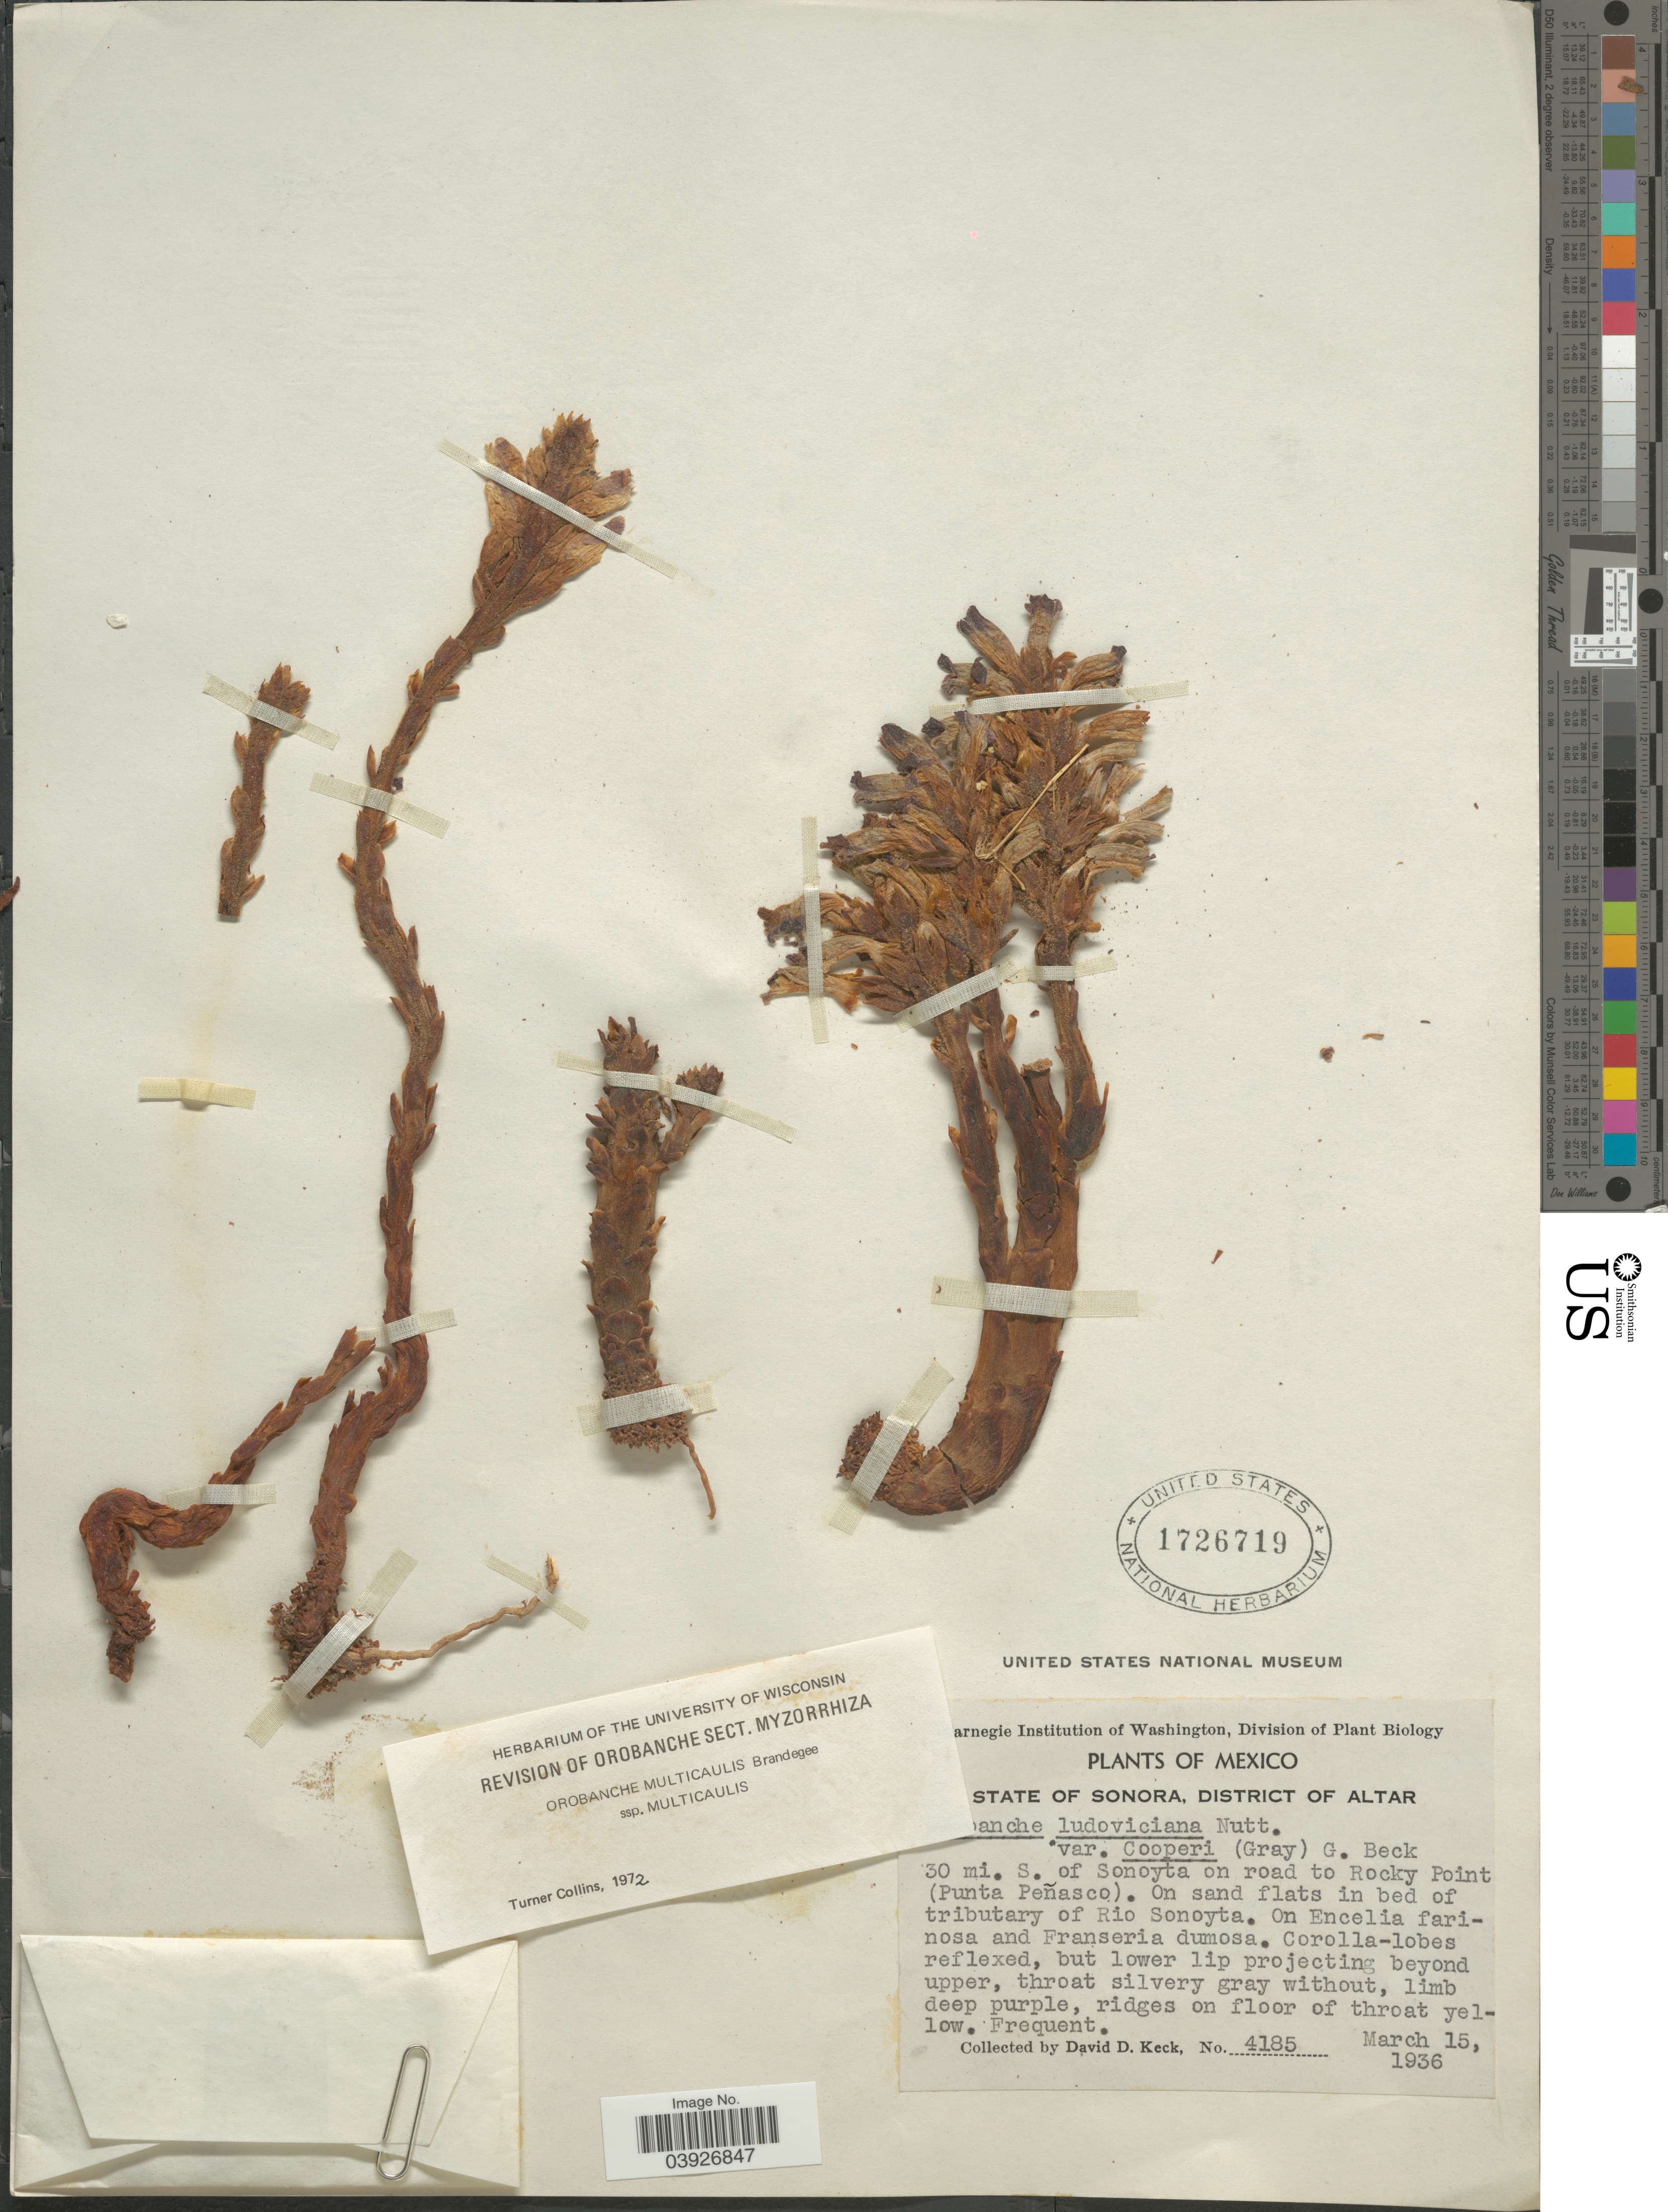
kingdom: Plantae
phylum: Tracheophyta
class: Magnoliopsida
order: Lamiales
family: Orobanchaceae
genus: Orobanche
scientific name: Orobanche multicaulis subsp. multicaulis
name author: Brandegee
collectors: D. D. Keck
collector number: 4185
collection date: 1936-03-15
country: Mexico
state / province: Sonora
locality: District of Altar. 30 mi. S. of Sonoyta on road to Rocky Point (Punta Peñasco). On sand flats in bed of tributary of Rio Sonoyta.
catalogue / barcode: US 1726719